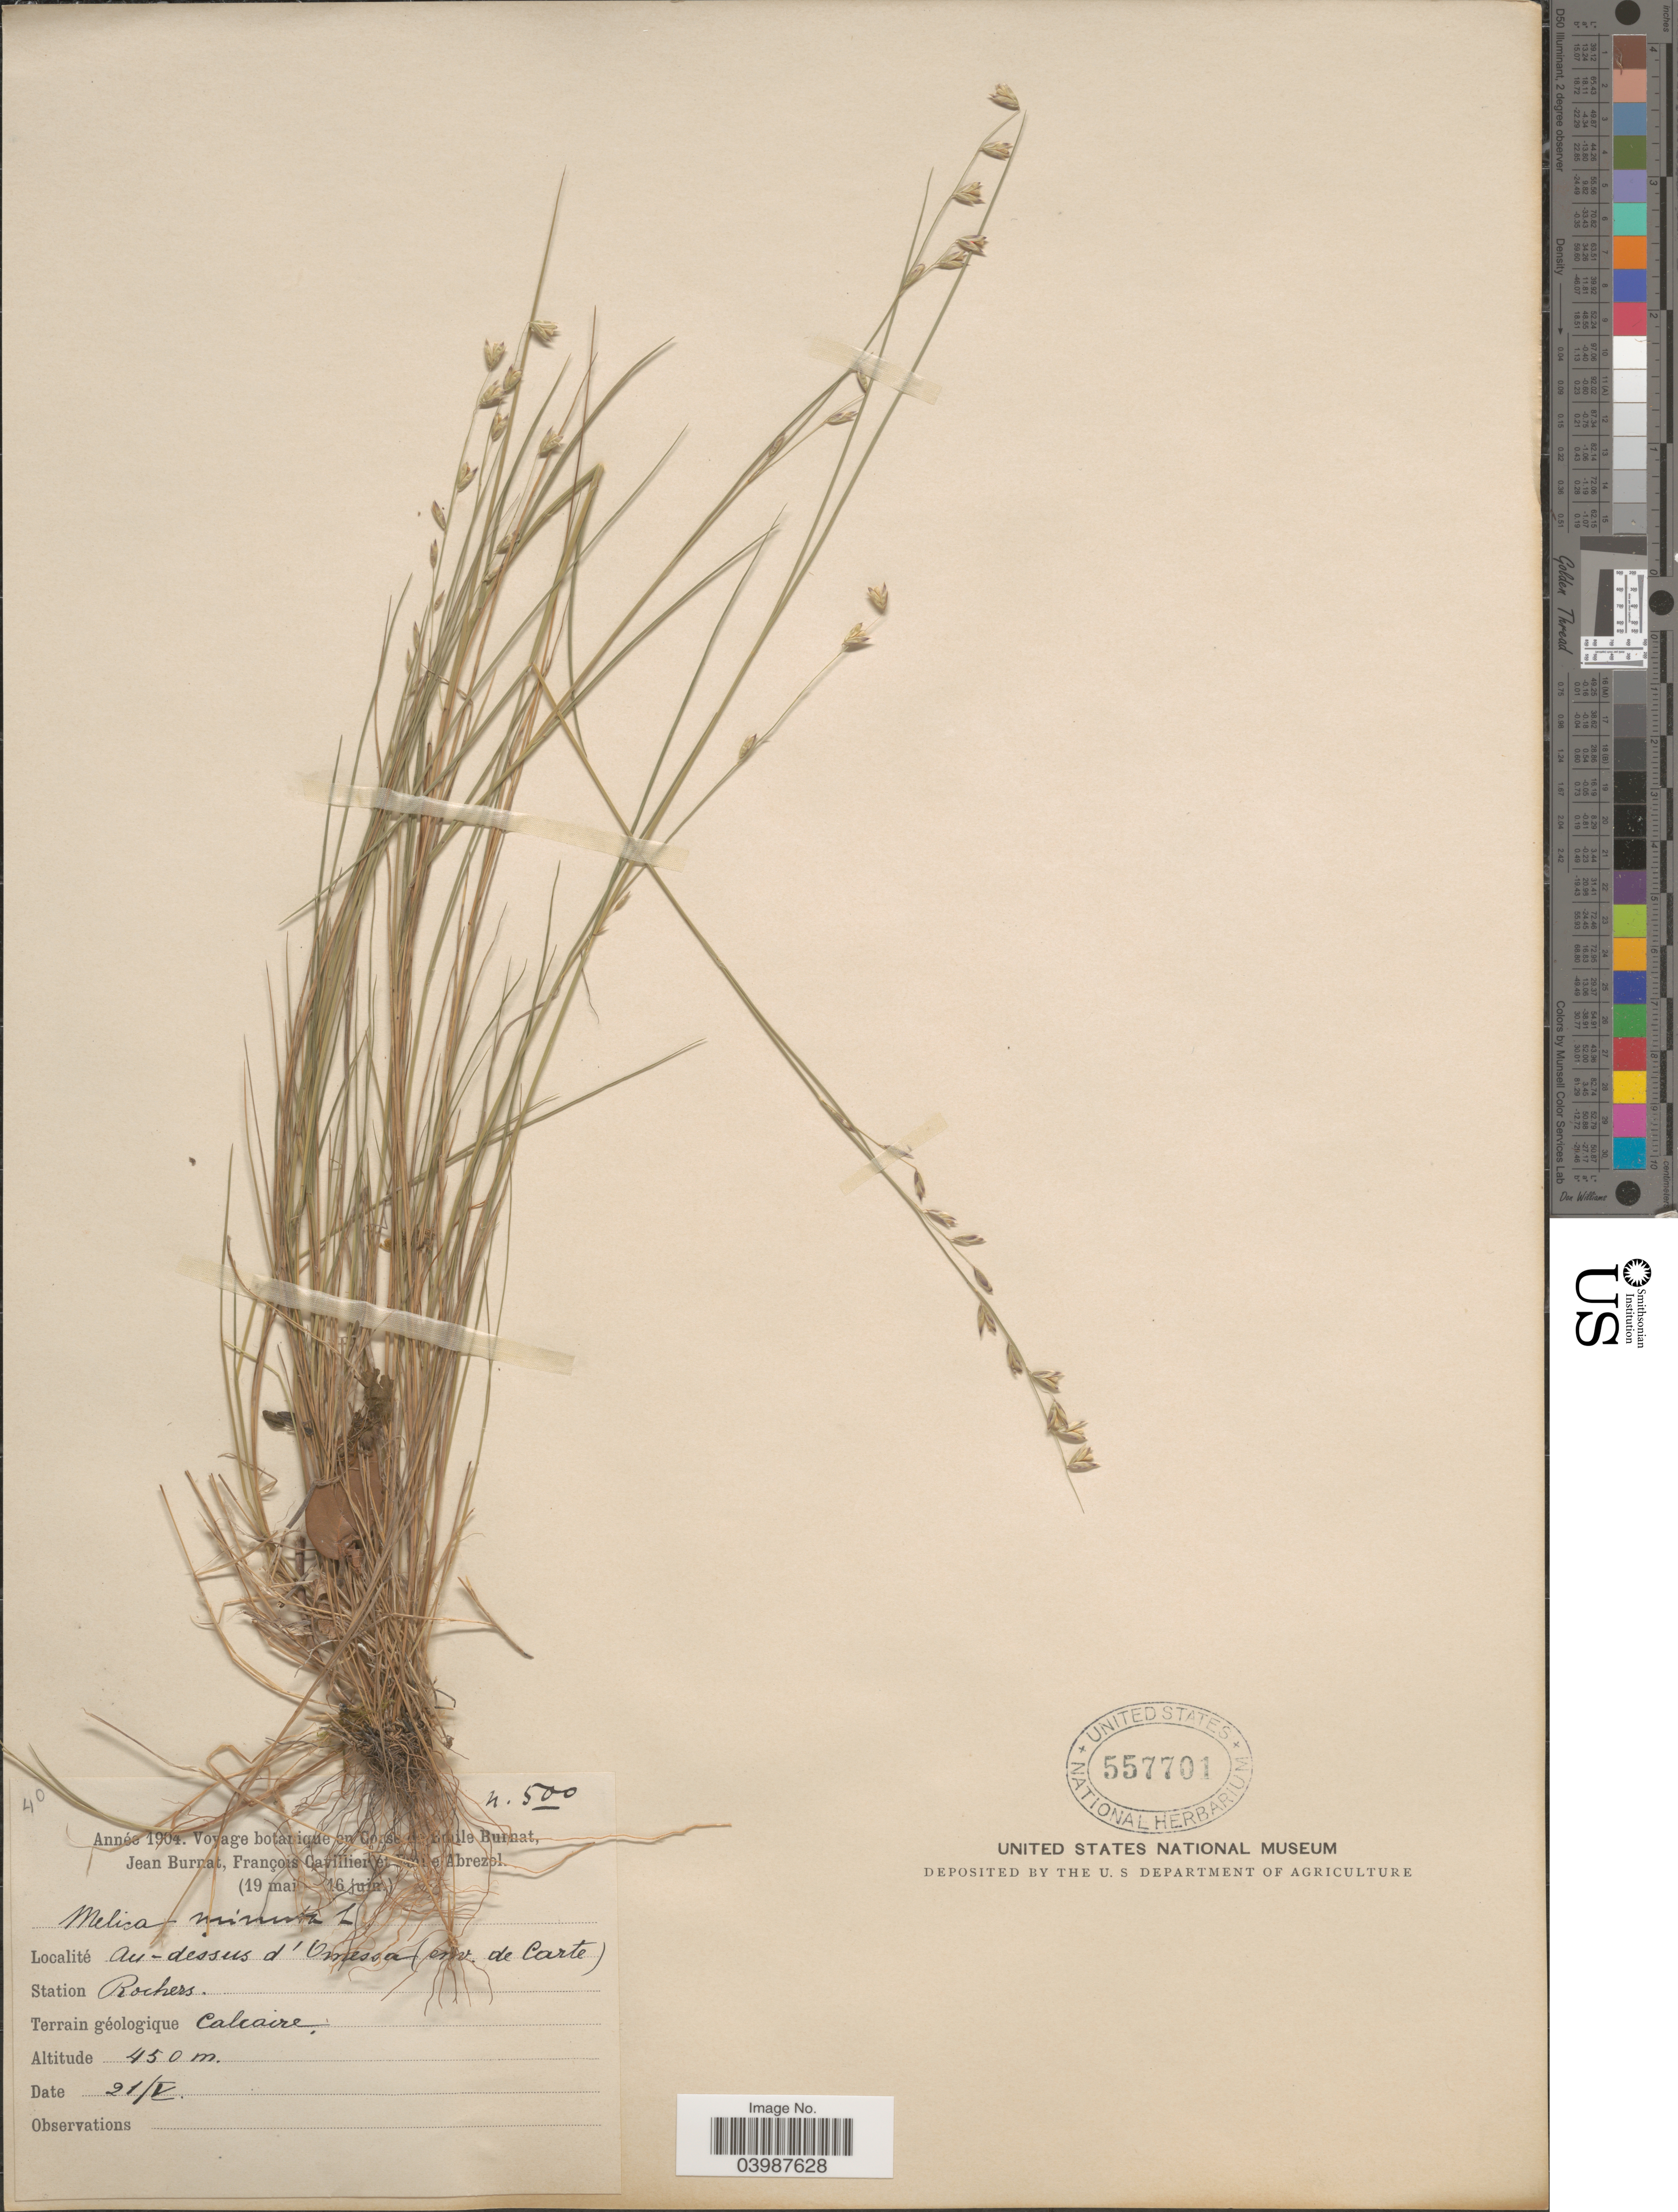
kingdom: Plantae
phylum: Tracheophyta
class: Liliopsida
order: Poales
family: Poaceae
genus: Melica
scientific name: Melica minuta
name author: L.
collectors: E. Burnat, Burnat, J., F. Cavillier & E. Abrezol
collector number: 500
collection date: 1904-05-19/1904-06-16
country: France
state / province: Corsica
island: Corse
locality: Corse. Au-dessus d'Orressa (env. de Carte). Station Rochers. Terrain géologique Calcaire.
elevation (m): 450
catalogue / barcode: US 557701